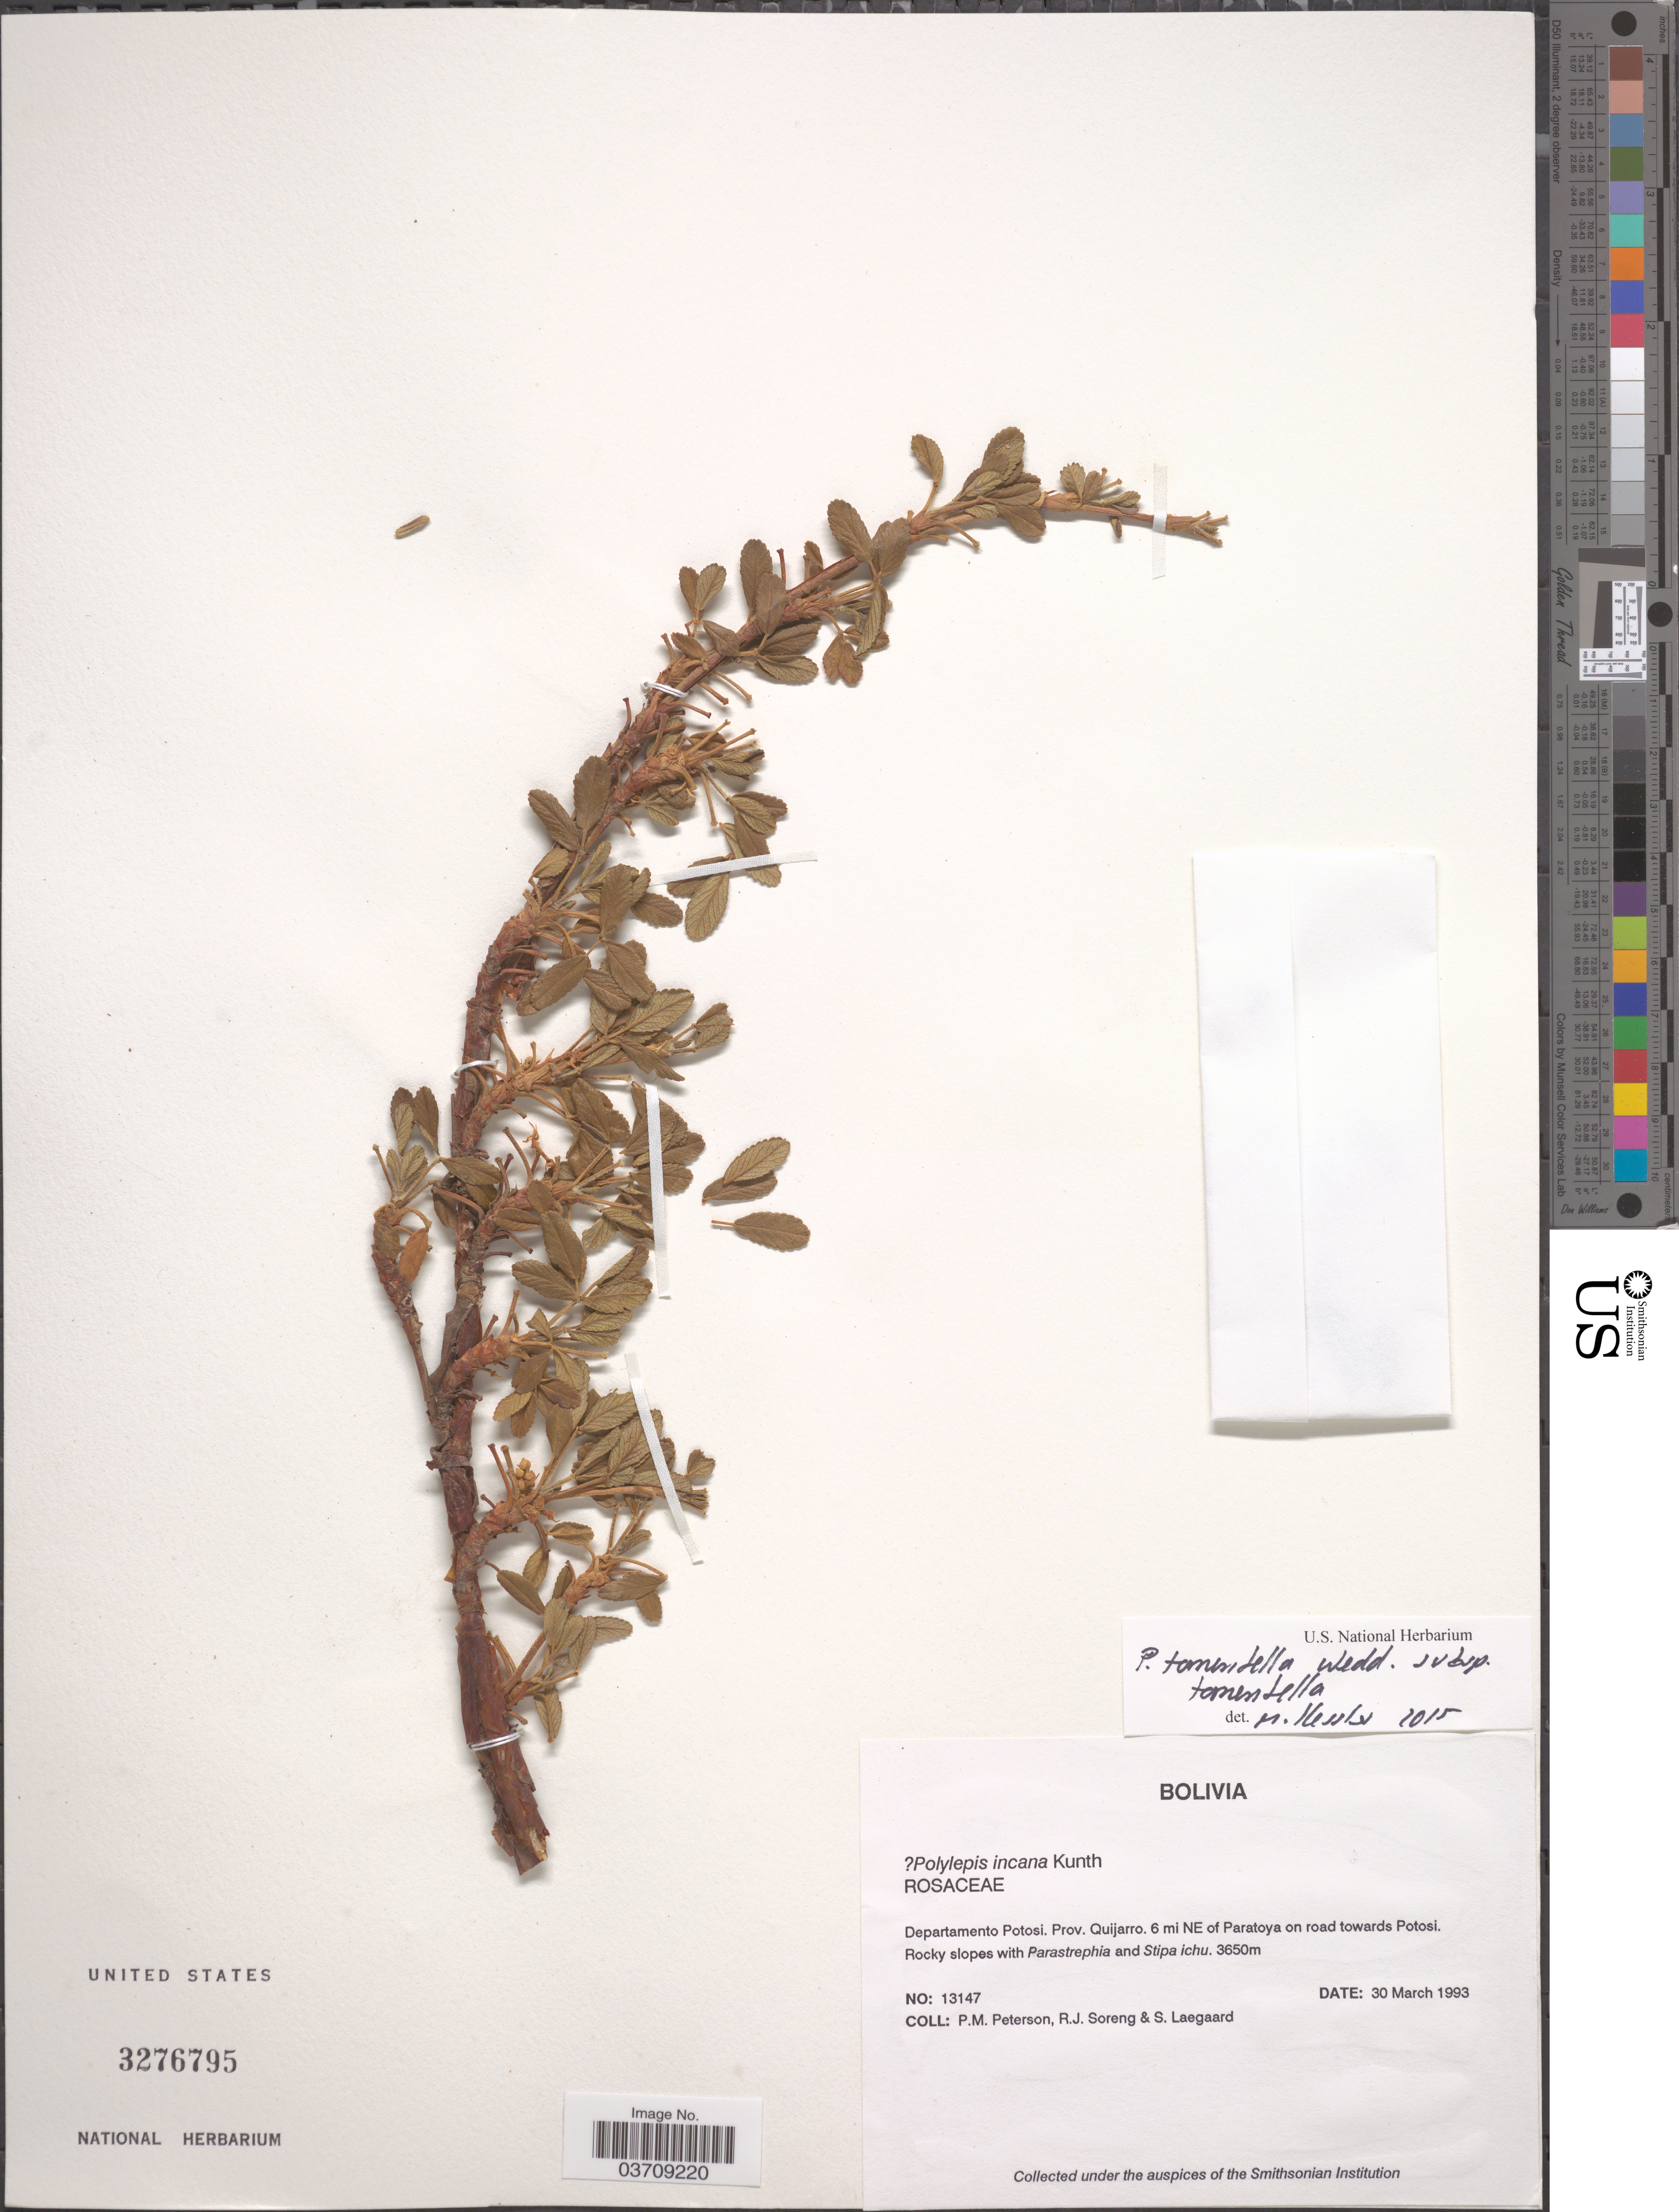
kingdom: Plantae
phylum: Tracheophyta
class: Magnoliopsida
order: Rosales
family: Rosaceae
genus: Polylepis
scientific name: Polylepis tomentella subsp. tomentella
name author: Wedd.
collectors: P. M. Peterson, R. J. Soreng & S. Lægaard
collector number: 13147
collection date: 1993-03-30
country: Bolivia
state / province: Potosi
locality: Departamento Potosi. Prov. Quijarro. 6 mi NE of Paratoya on road towards Potosi.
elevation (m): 3650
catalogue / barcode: US 3276795